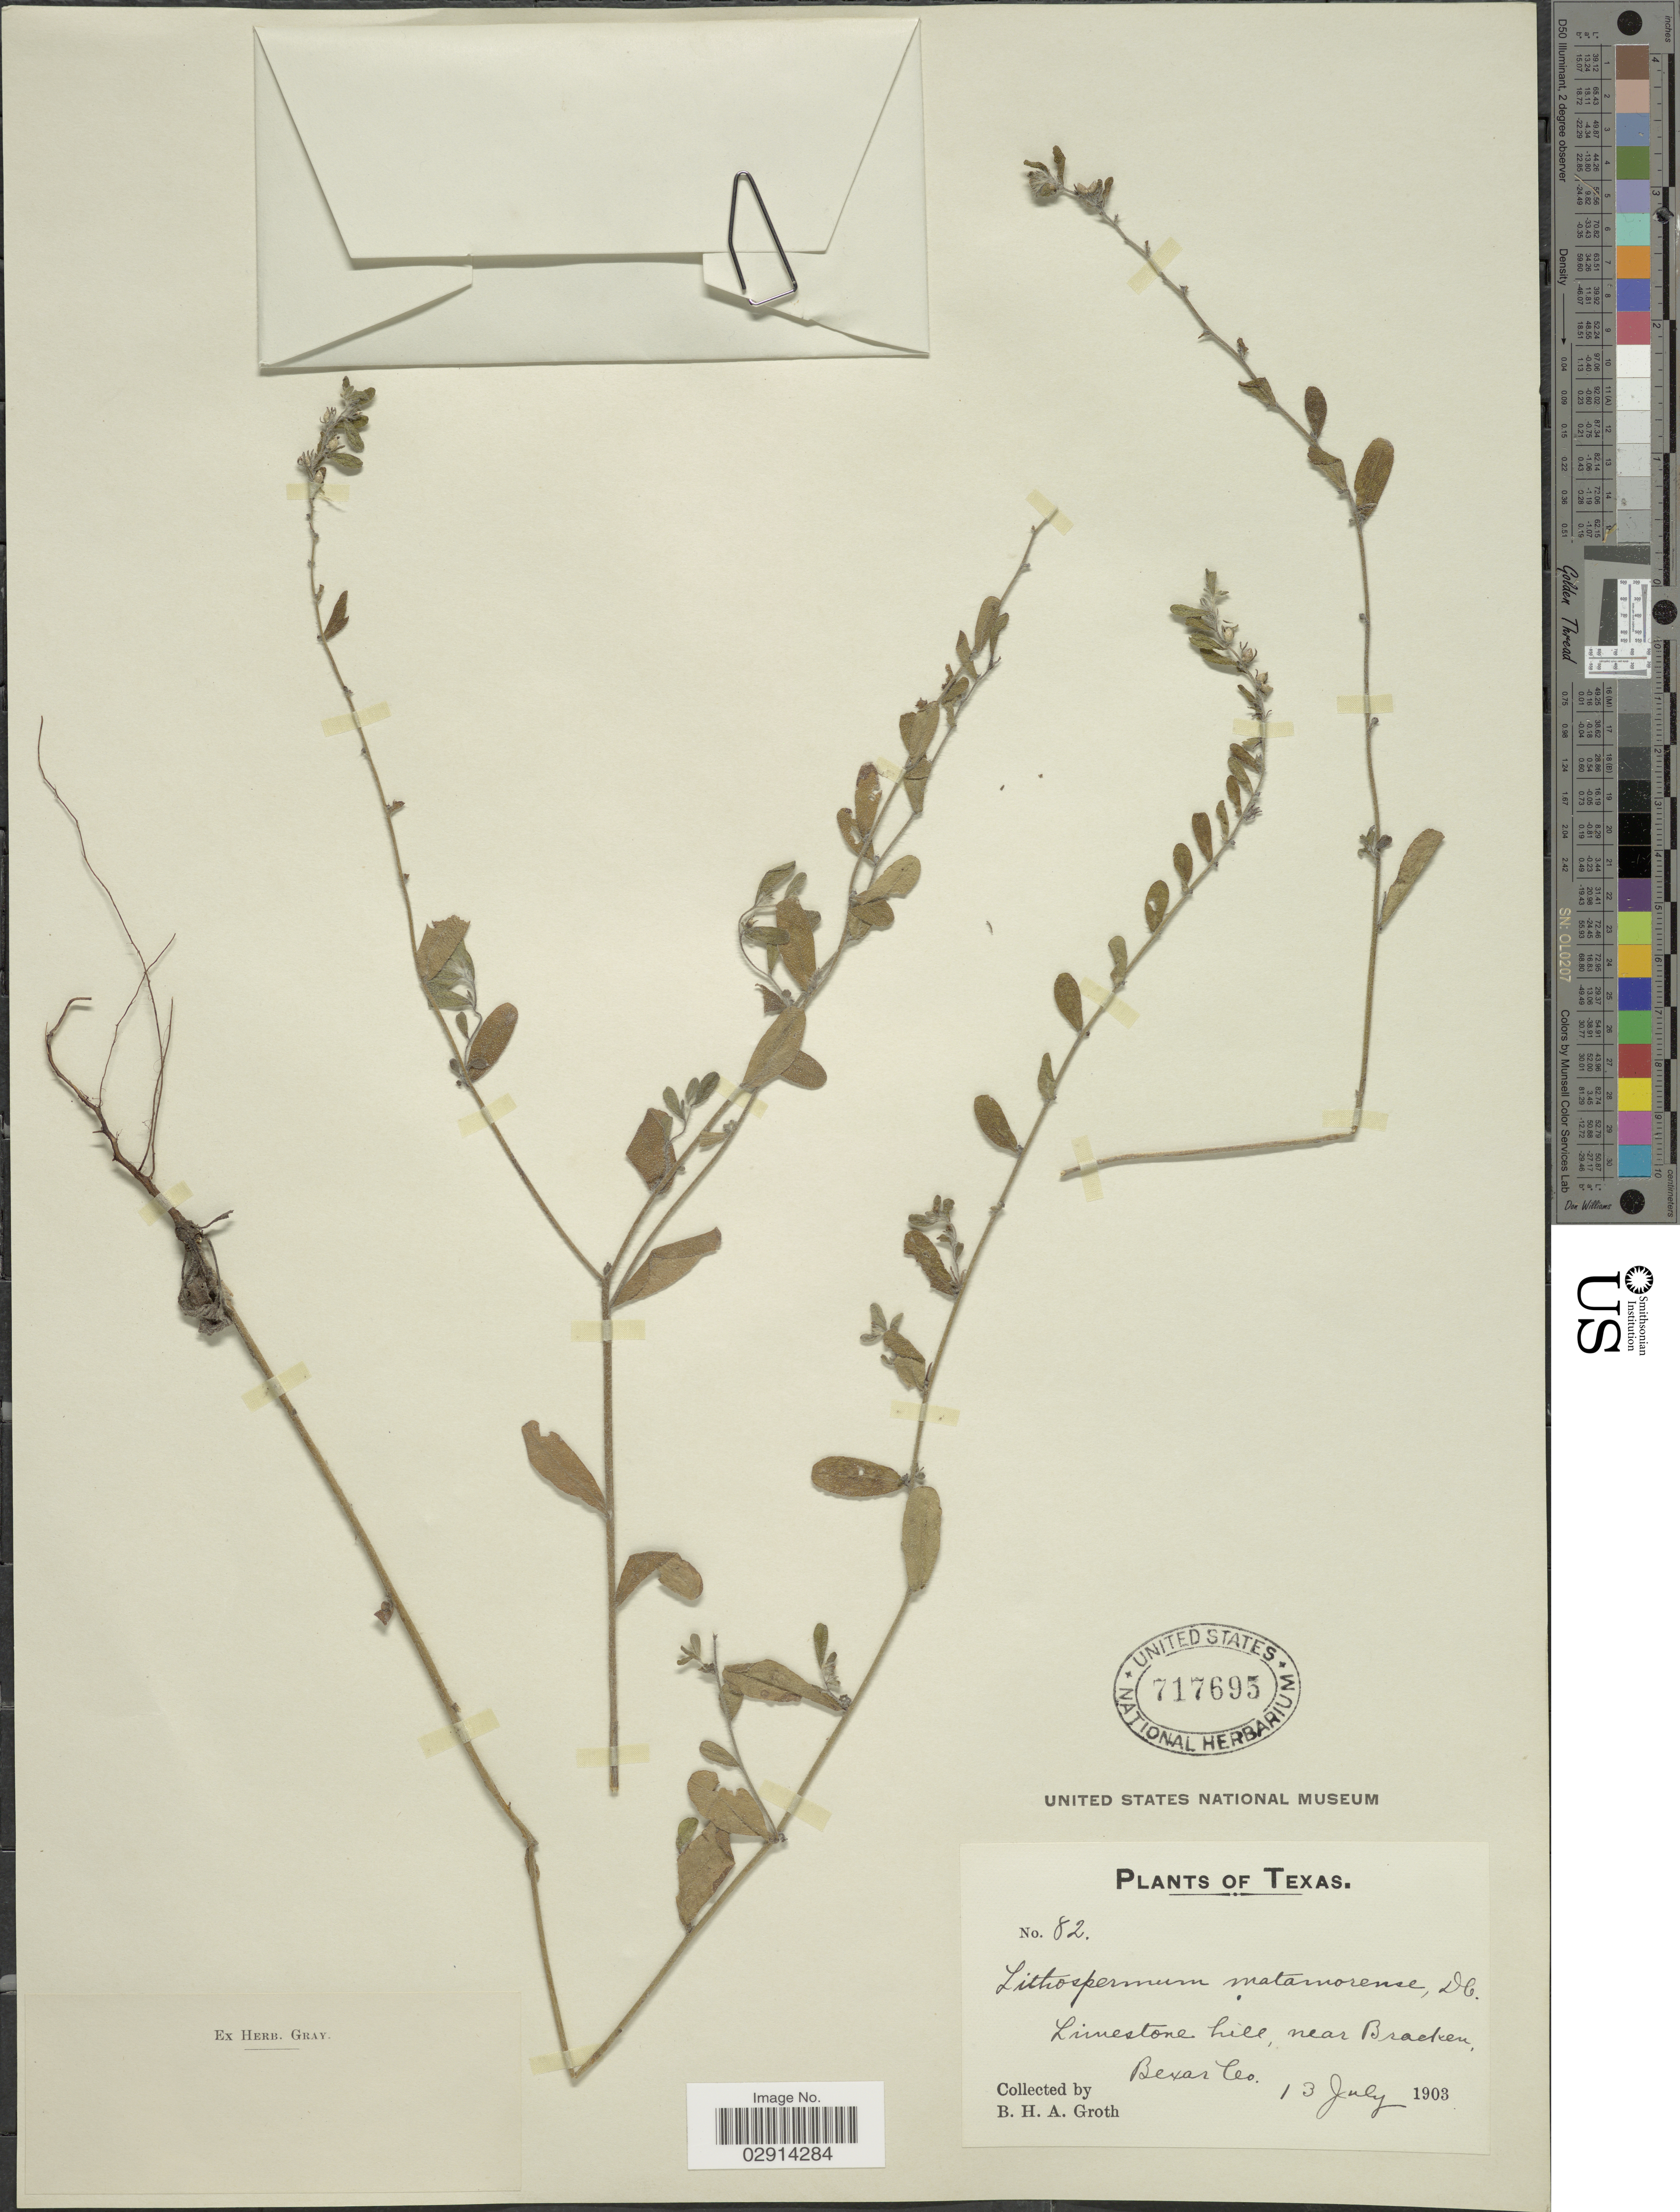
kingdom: Plantae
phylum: Tracheophyta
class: Magnoliopsida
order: Boraginales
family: Boraginaceae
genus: Lithospermum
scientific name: Lithospermum matamorense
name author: A. DC. in DC.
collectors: B. Groth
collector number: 82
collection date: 1903-07-13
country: United States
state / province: Texas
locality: Limestone hill, near Bracken, Bexar Co.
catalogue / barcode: US 717695